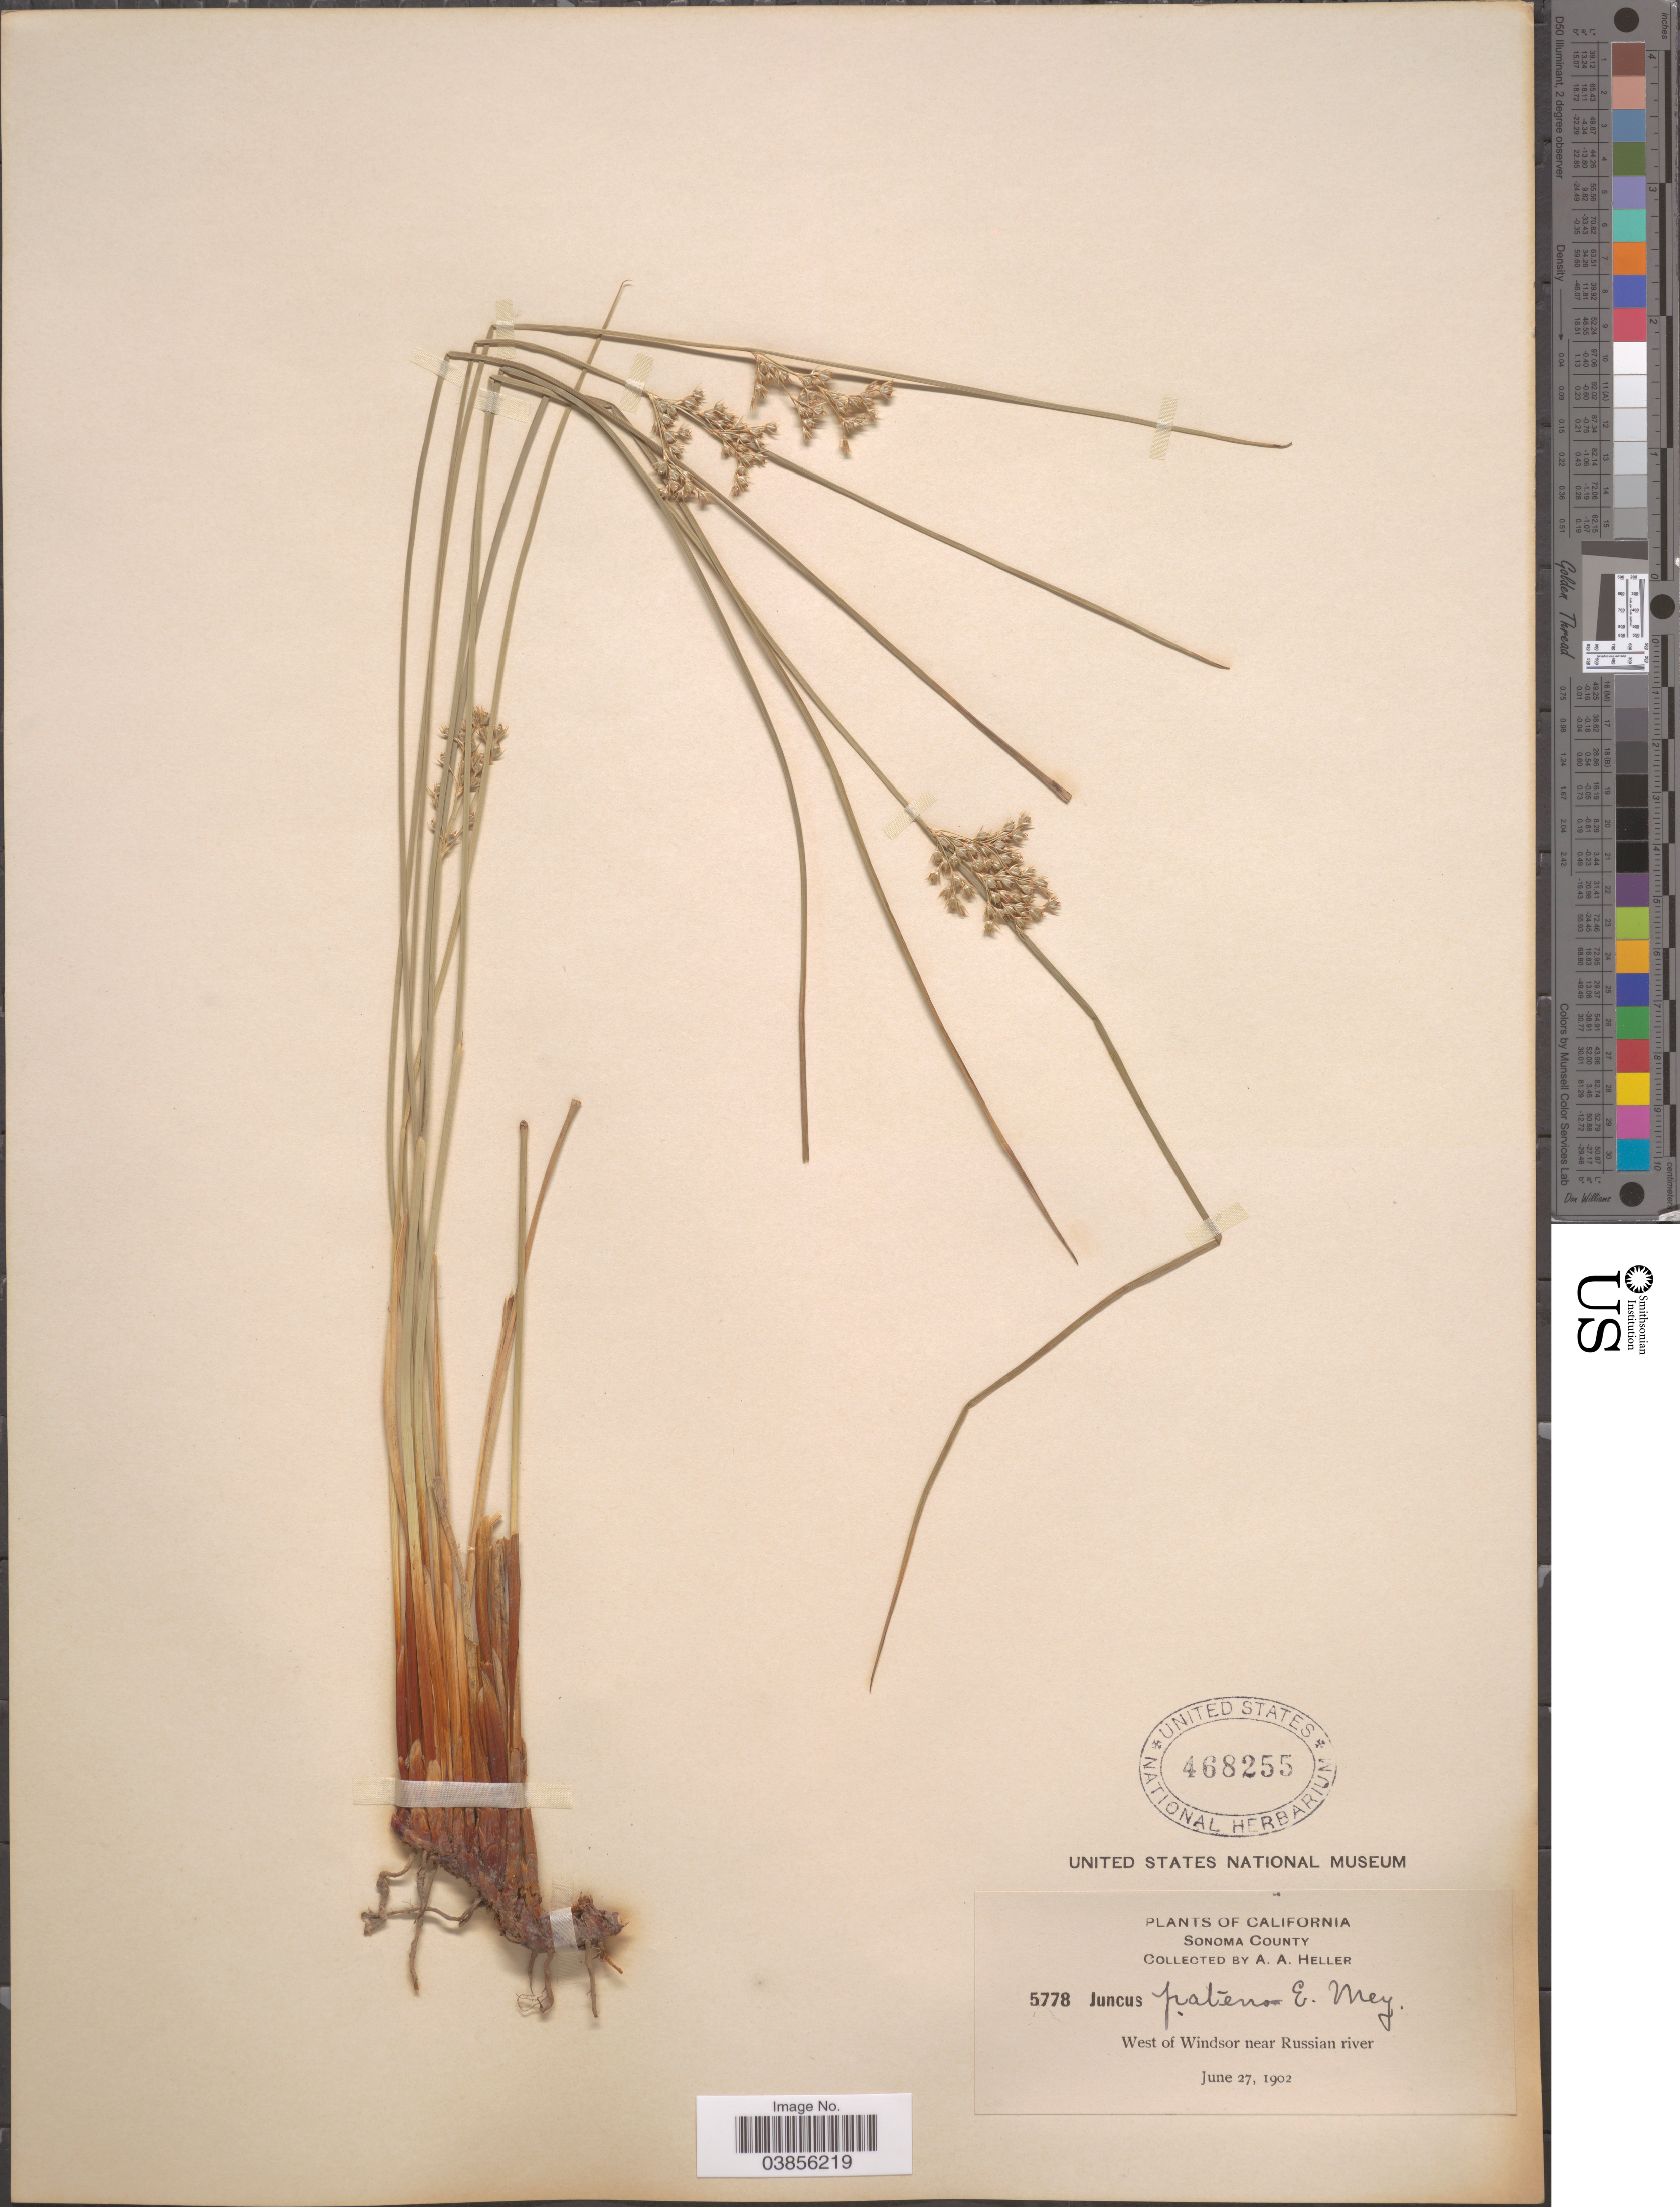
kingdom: Plantae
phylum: Tracheophyta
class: Liliopsida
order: Poales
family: Juncaceae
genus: Juncus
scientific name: Juncus patens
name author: E. Mey.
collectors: A. A. Heller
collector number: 5778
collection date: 1902-06-27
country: United States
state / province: California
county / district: Sonoma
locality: Sonoma County. West of Windsor near Russian river.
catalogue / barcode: US 468255